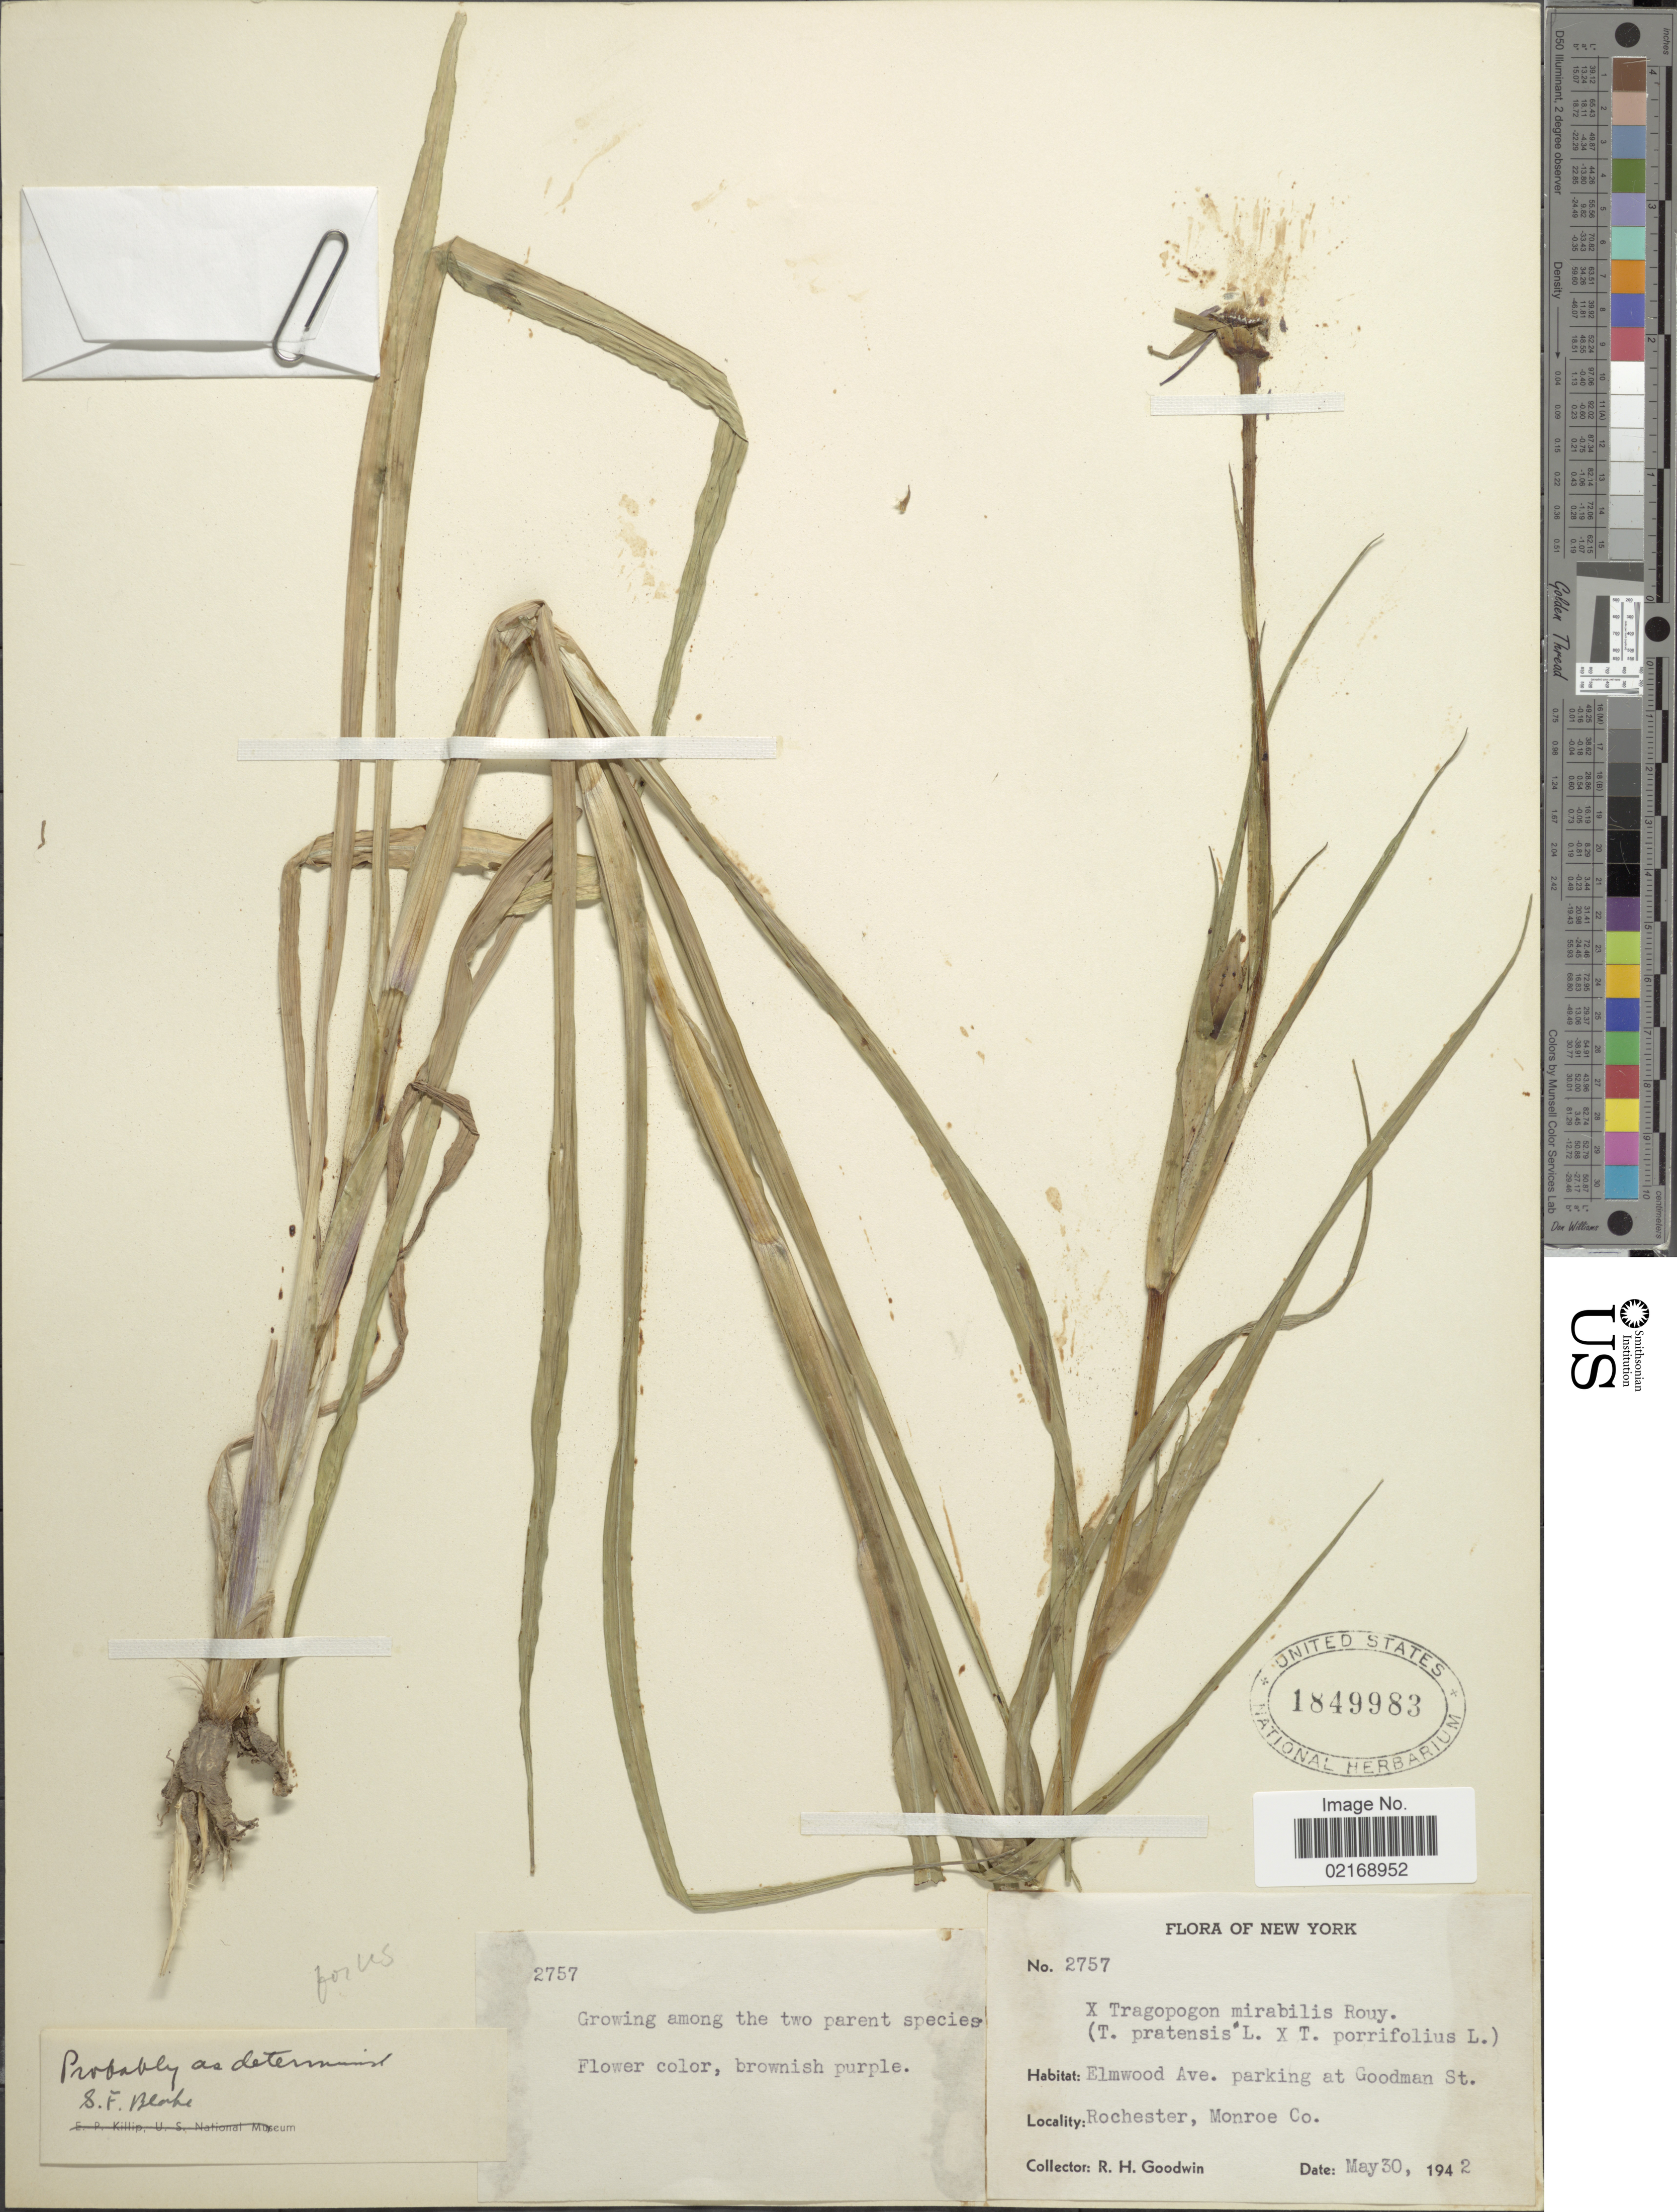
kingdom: Plantae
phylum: Tracheophyta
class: Magnoliopsida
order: Asterales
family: Asteraceae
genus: Tragopogon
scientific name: Tragopogon pratensis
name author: L.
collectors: R. Goodwin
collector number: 2757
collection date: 1942-05-30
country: United States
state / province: New York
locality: Elmwood Ave. parking at Goodman St. Rochester, Monroe Co.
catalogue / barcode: US 1849983